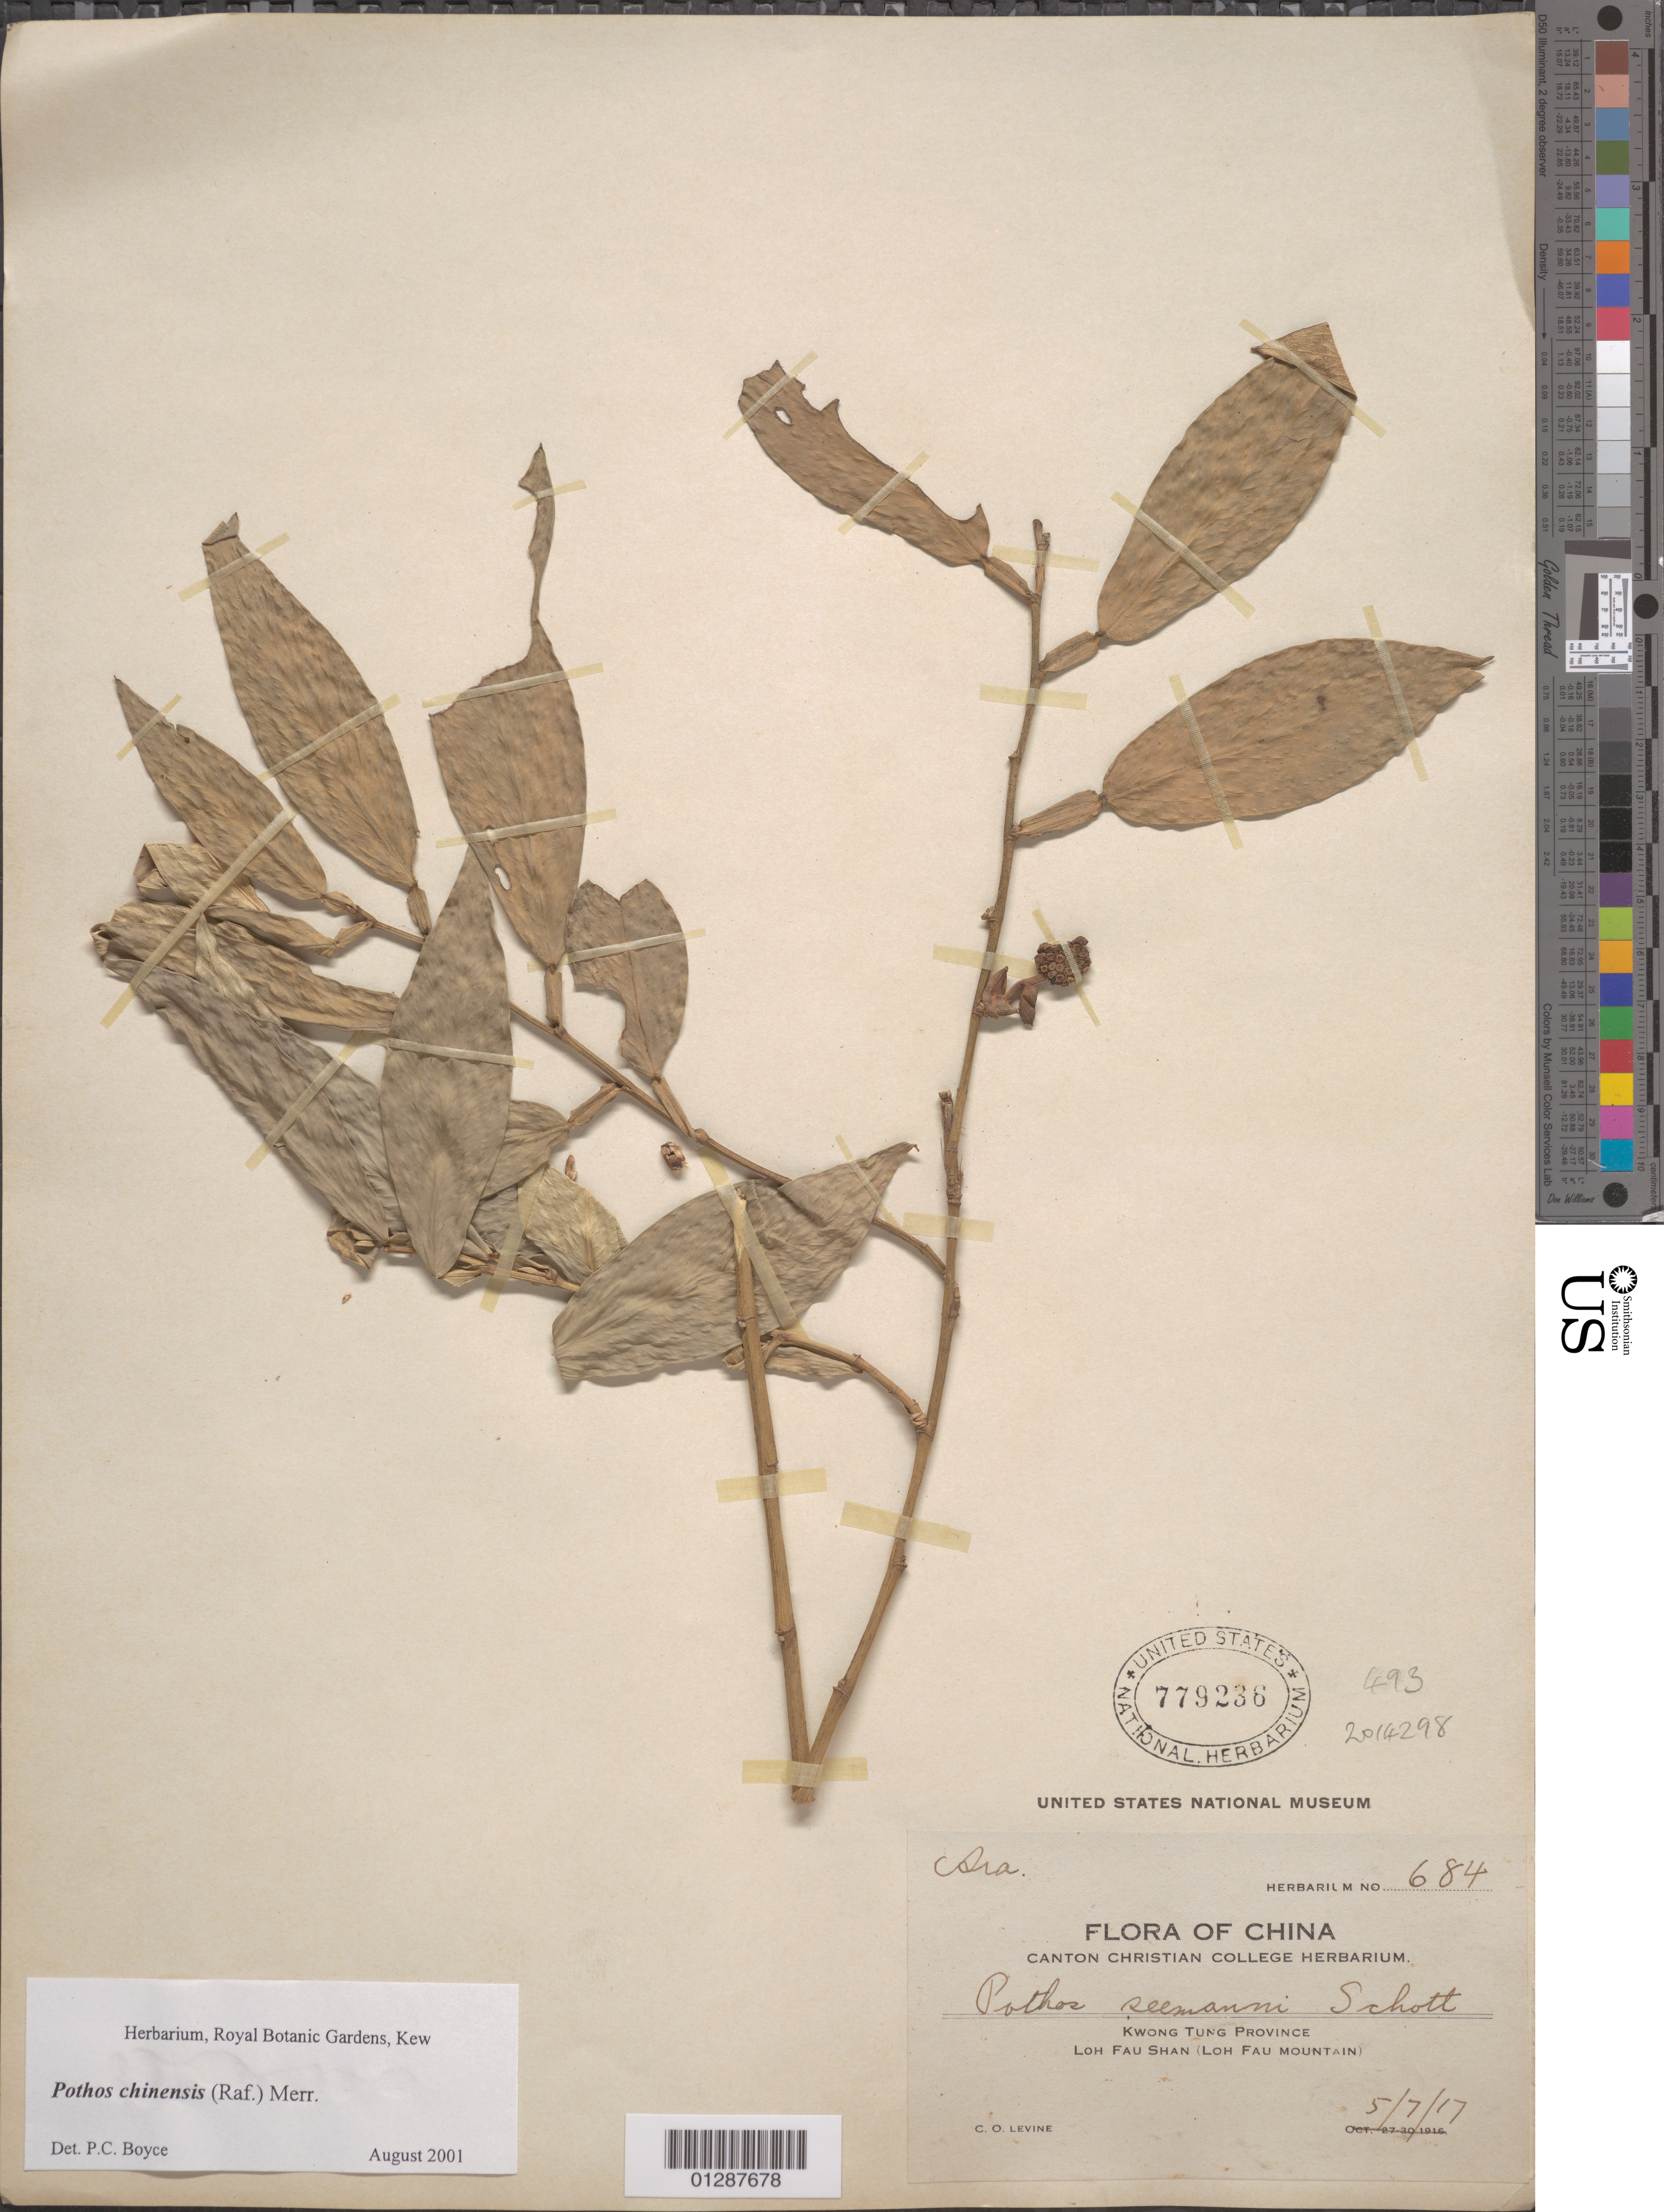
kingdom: Plantae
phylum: Tracheophyta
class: Liliopsida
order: Alismatales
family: Araceae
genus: Pothos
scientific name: Pothos chinensis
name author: (Raf.) Merr.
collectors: C. O. Levine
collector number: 684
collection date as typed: Transcribed d/m/y: 5/7/17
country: China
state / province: Guangdong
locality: Kwong Tung Province. Loh Fau Shan (Loh Fau Mountain).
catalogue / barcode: US 779236